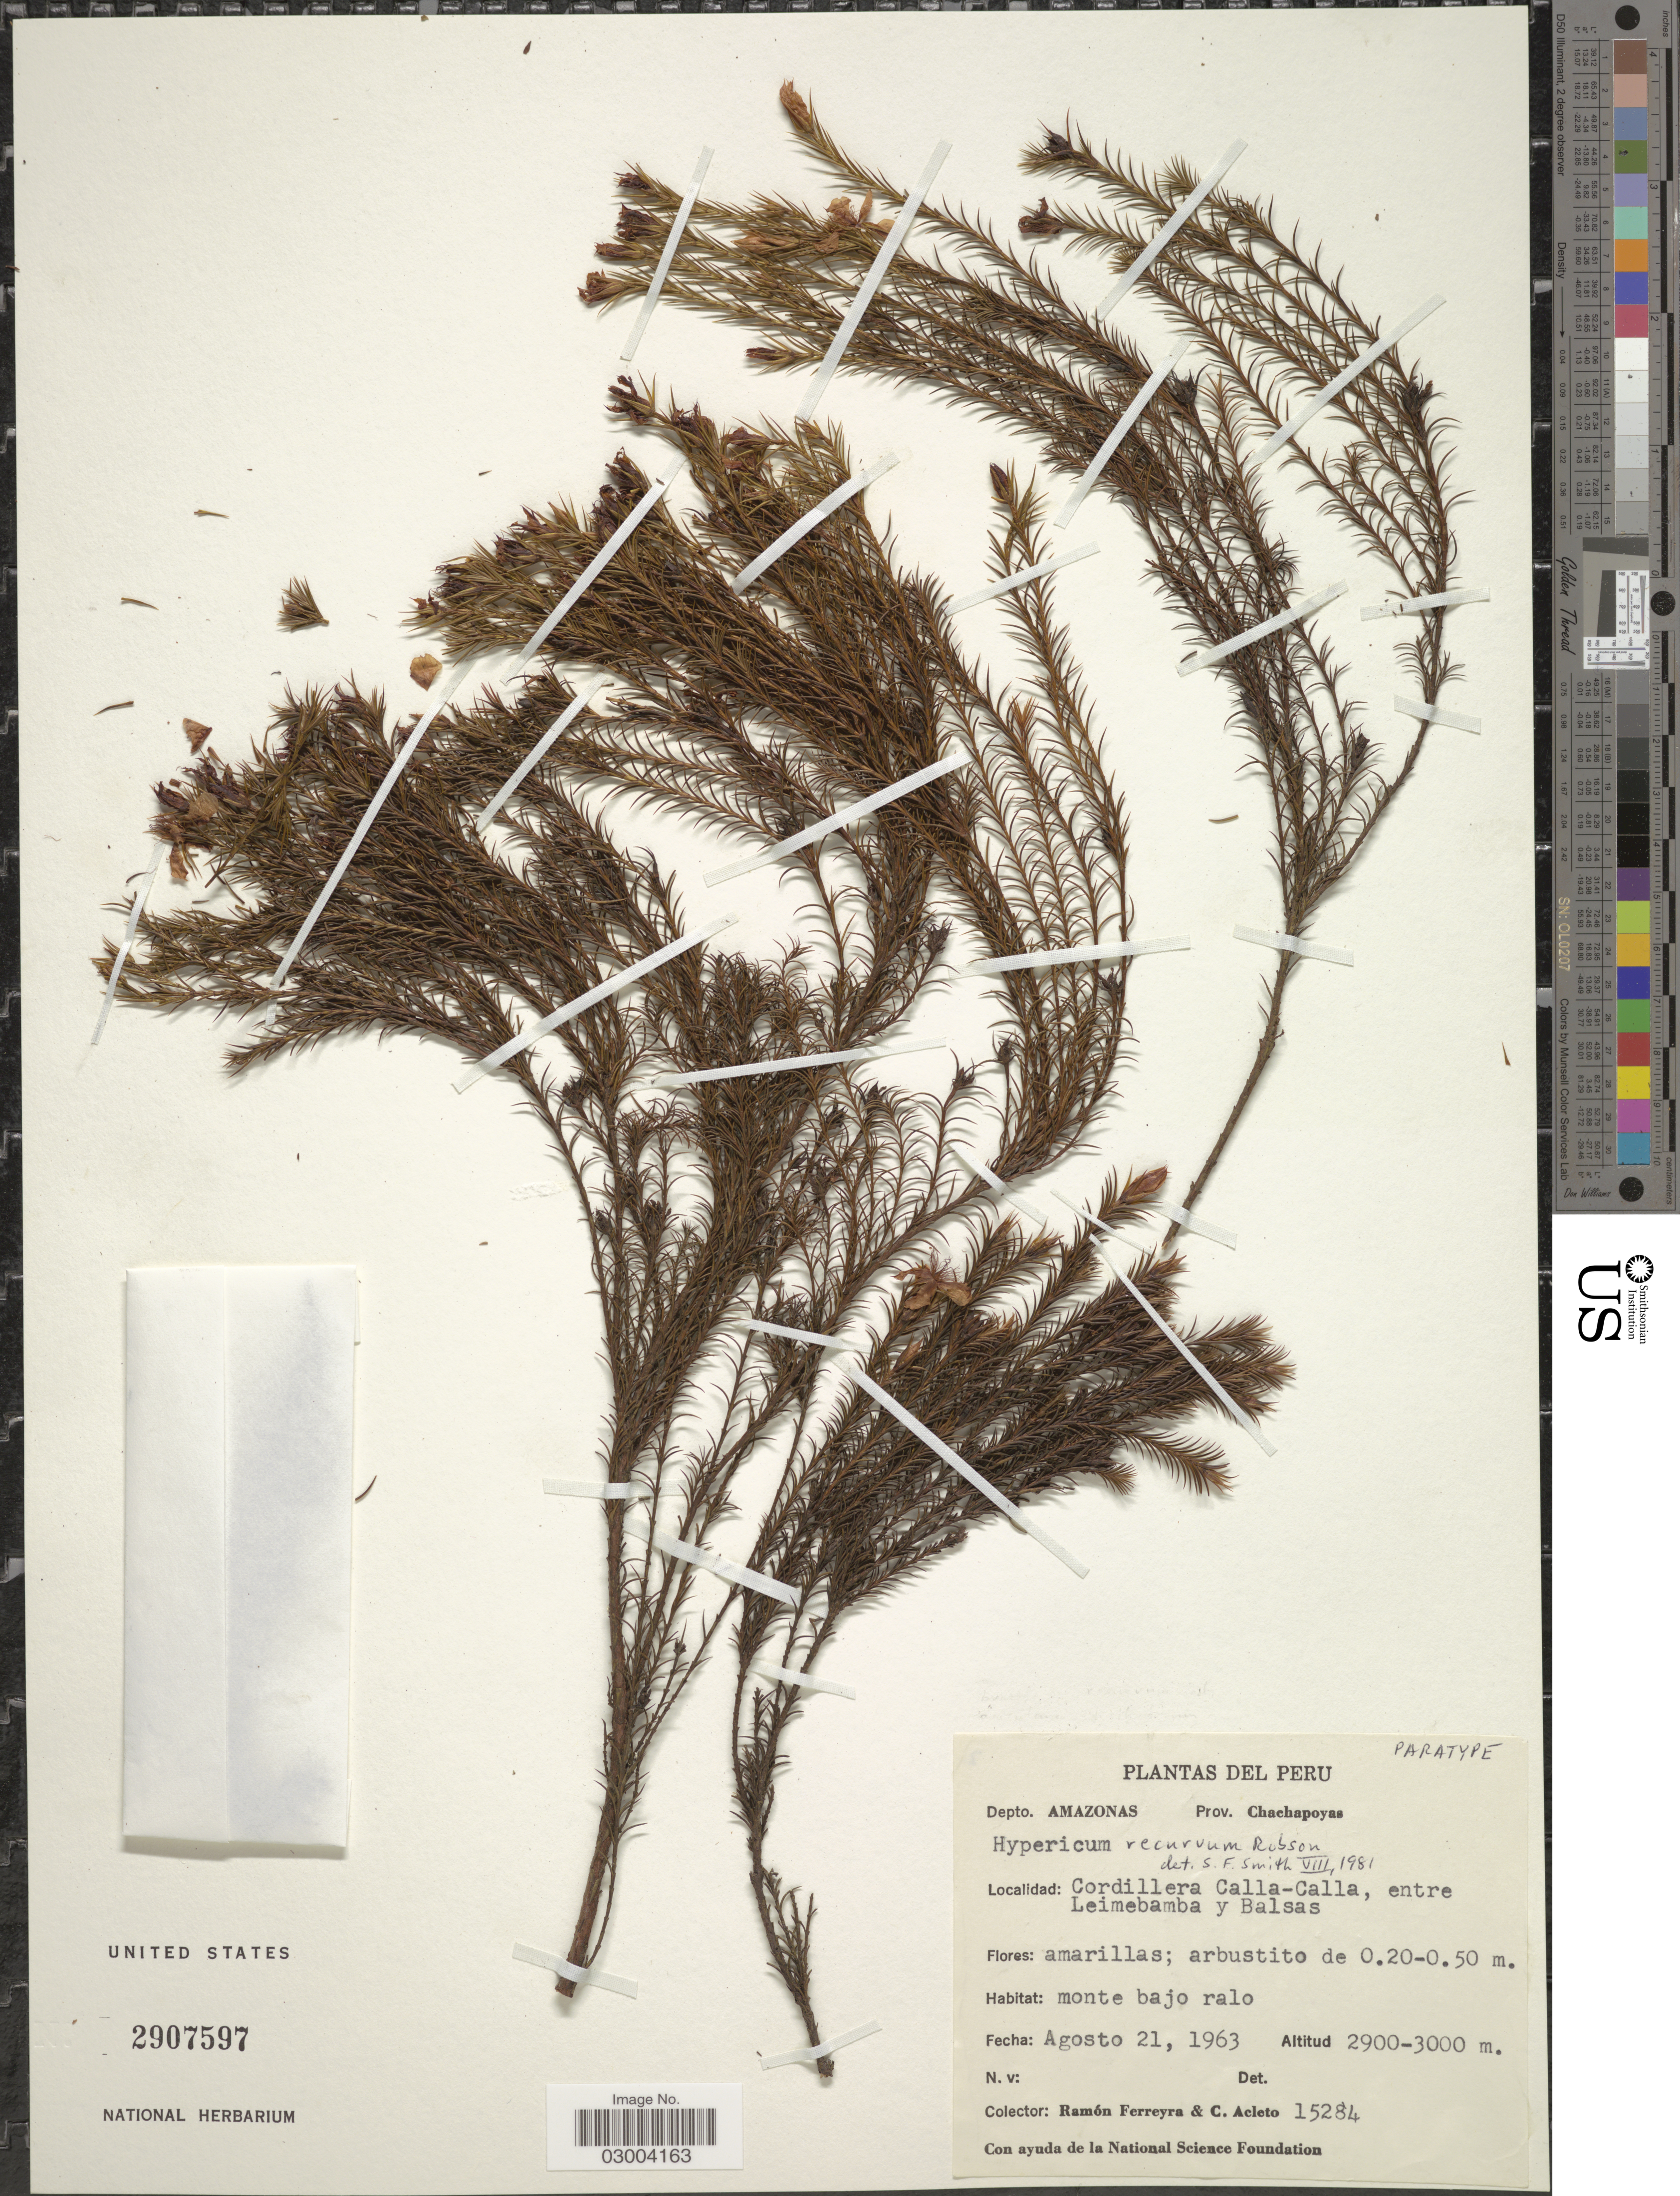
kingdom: Plantae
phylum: Tracheophyta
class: Magnoliopsida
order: Malpighiales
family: Hypericaceae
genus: Hypericum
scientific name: Hypericum recurvum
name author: N. Robson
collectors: R. A. Ferreyra & C. Acleto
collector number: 15284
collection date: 1963-08-21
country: Peru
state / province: Amazonas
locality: Depto. Amazonas, Prov. Chachapoyas, Cordillera Calla-Calla, entre Leimebamba y Balsas.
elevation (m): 2900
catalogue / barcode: US 2907597